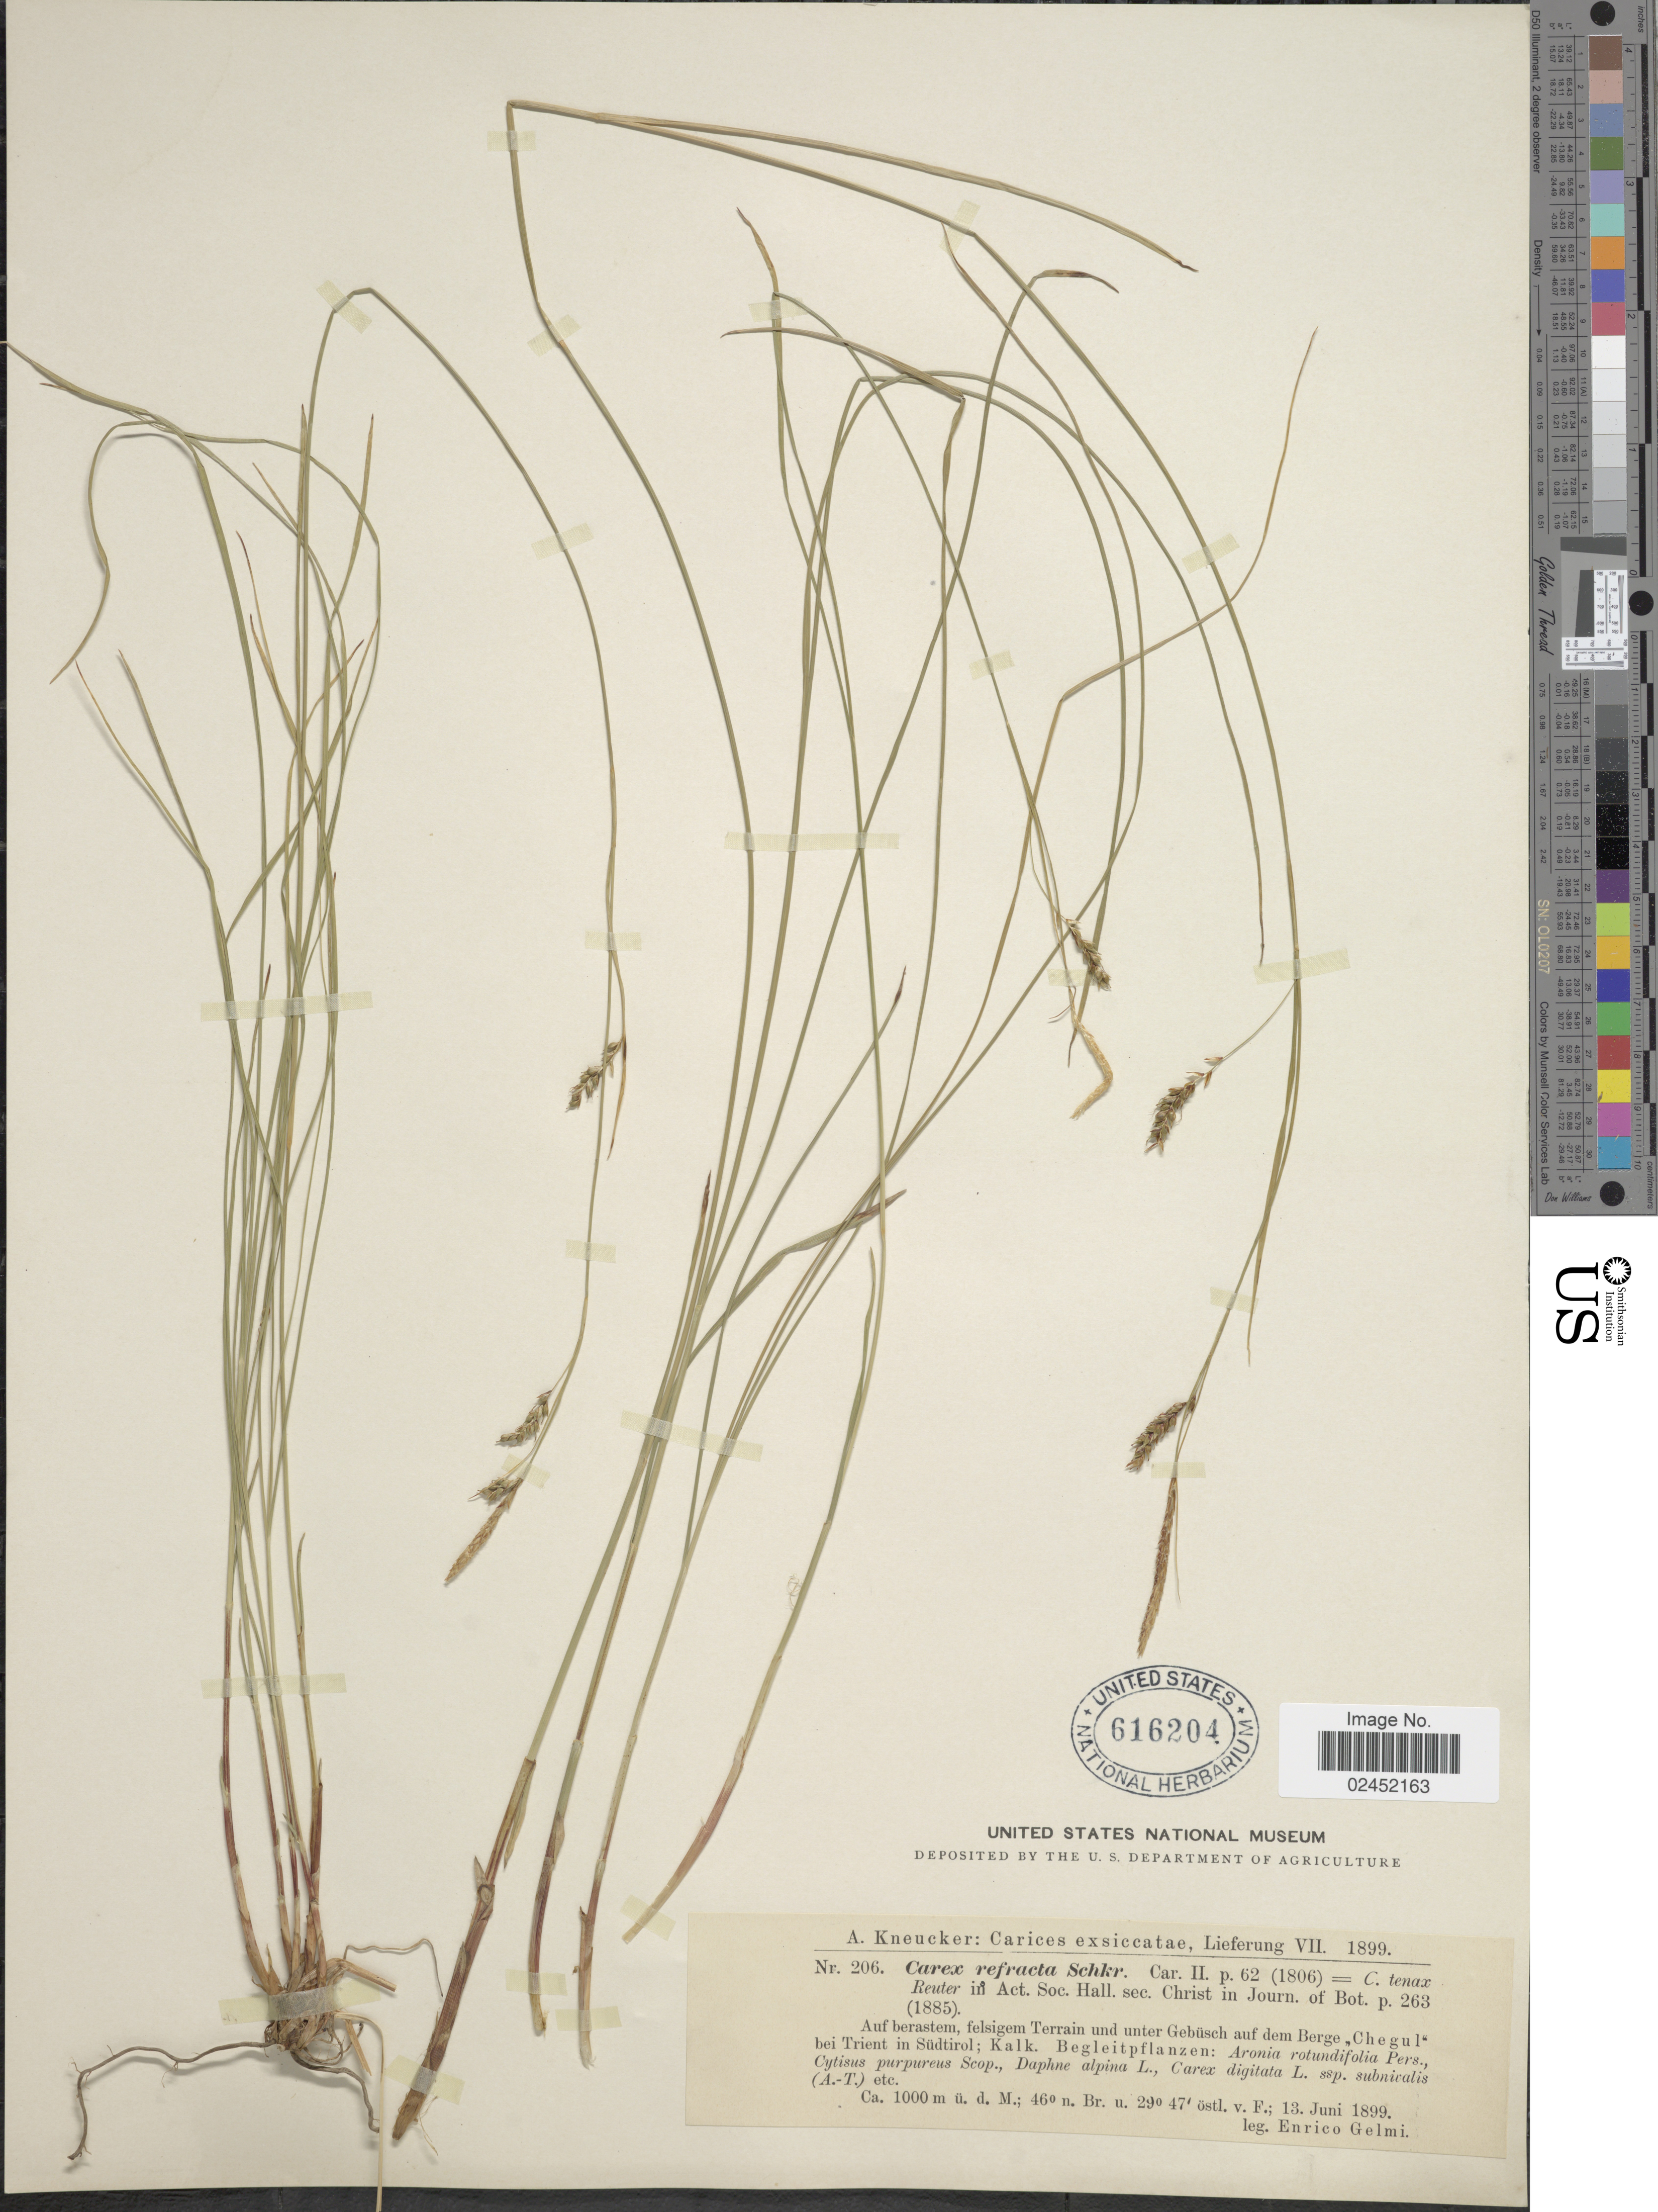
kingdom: Plantae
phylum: Tracheophyta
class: Liliopsida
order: Poales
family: Cyperaceae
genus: Carex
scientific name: Carex austroalpina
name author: Bech.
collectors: E. Gelmi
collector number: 206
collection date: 1899-06-13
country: Austria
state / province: Tirol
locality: Auf berastem, felsigem Terrain und unter Gebusch auf dem Berge Chegul bei Trient in Sudtirol.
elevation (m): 1000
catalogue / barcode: US 616204